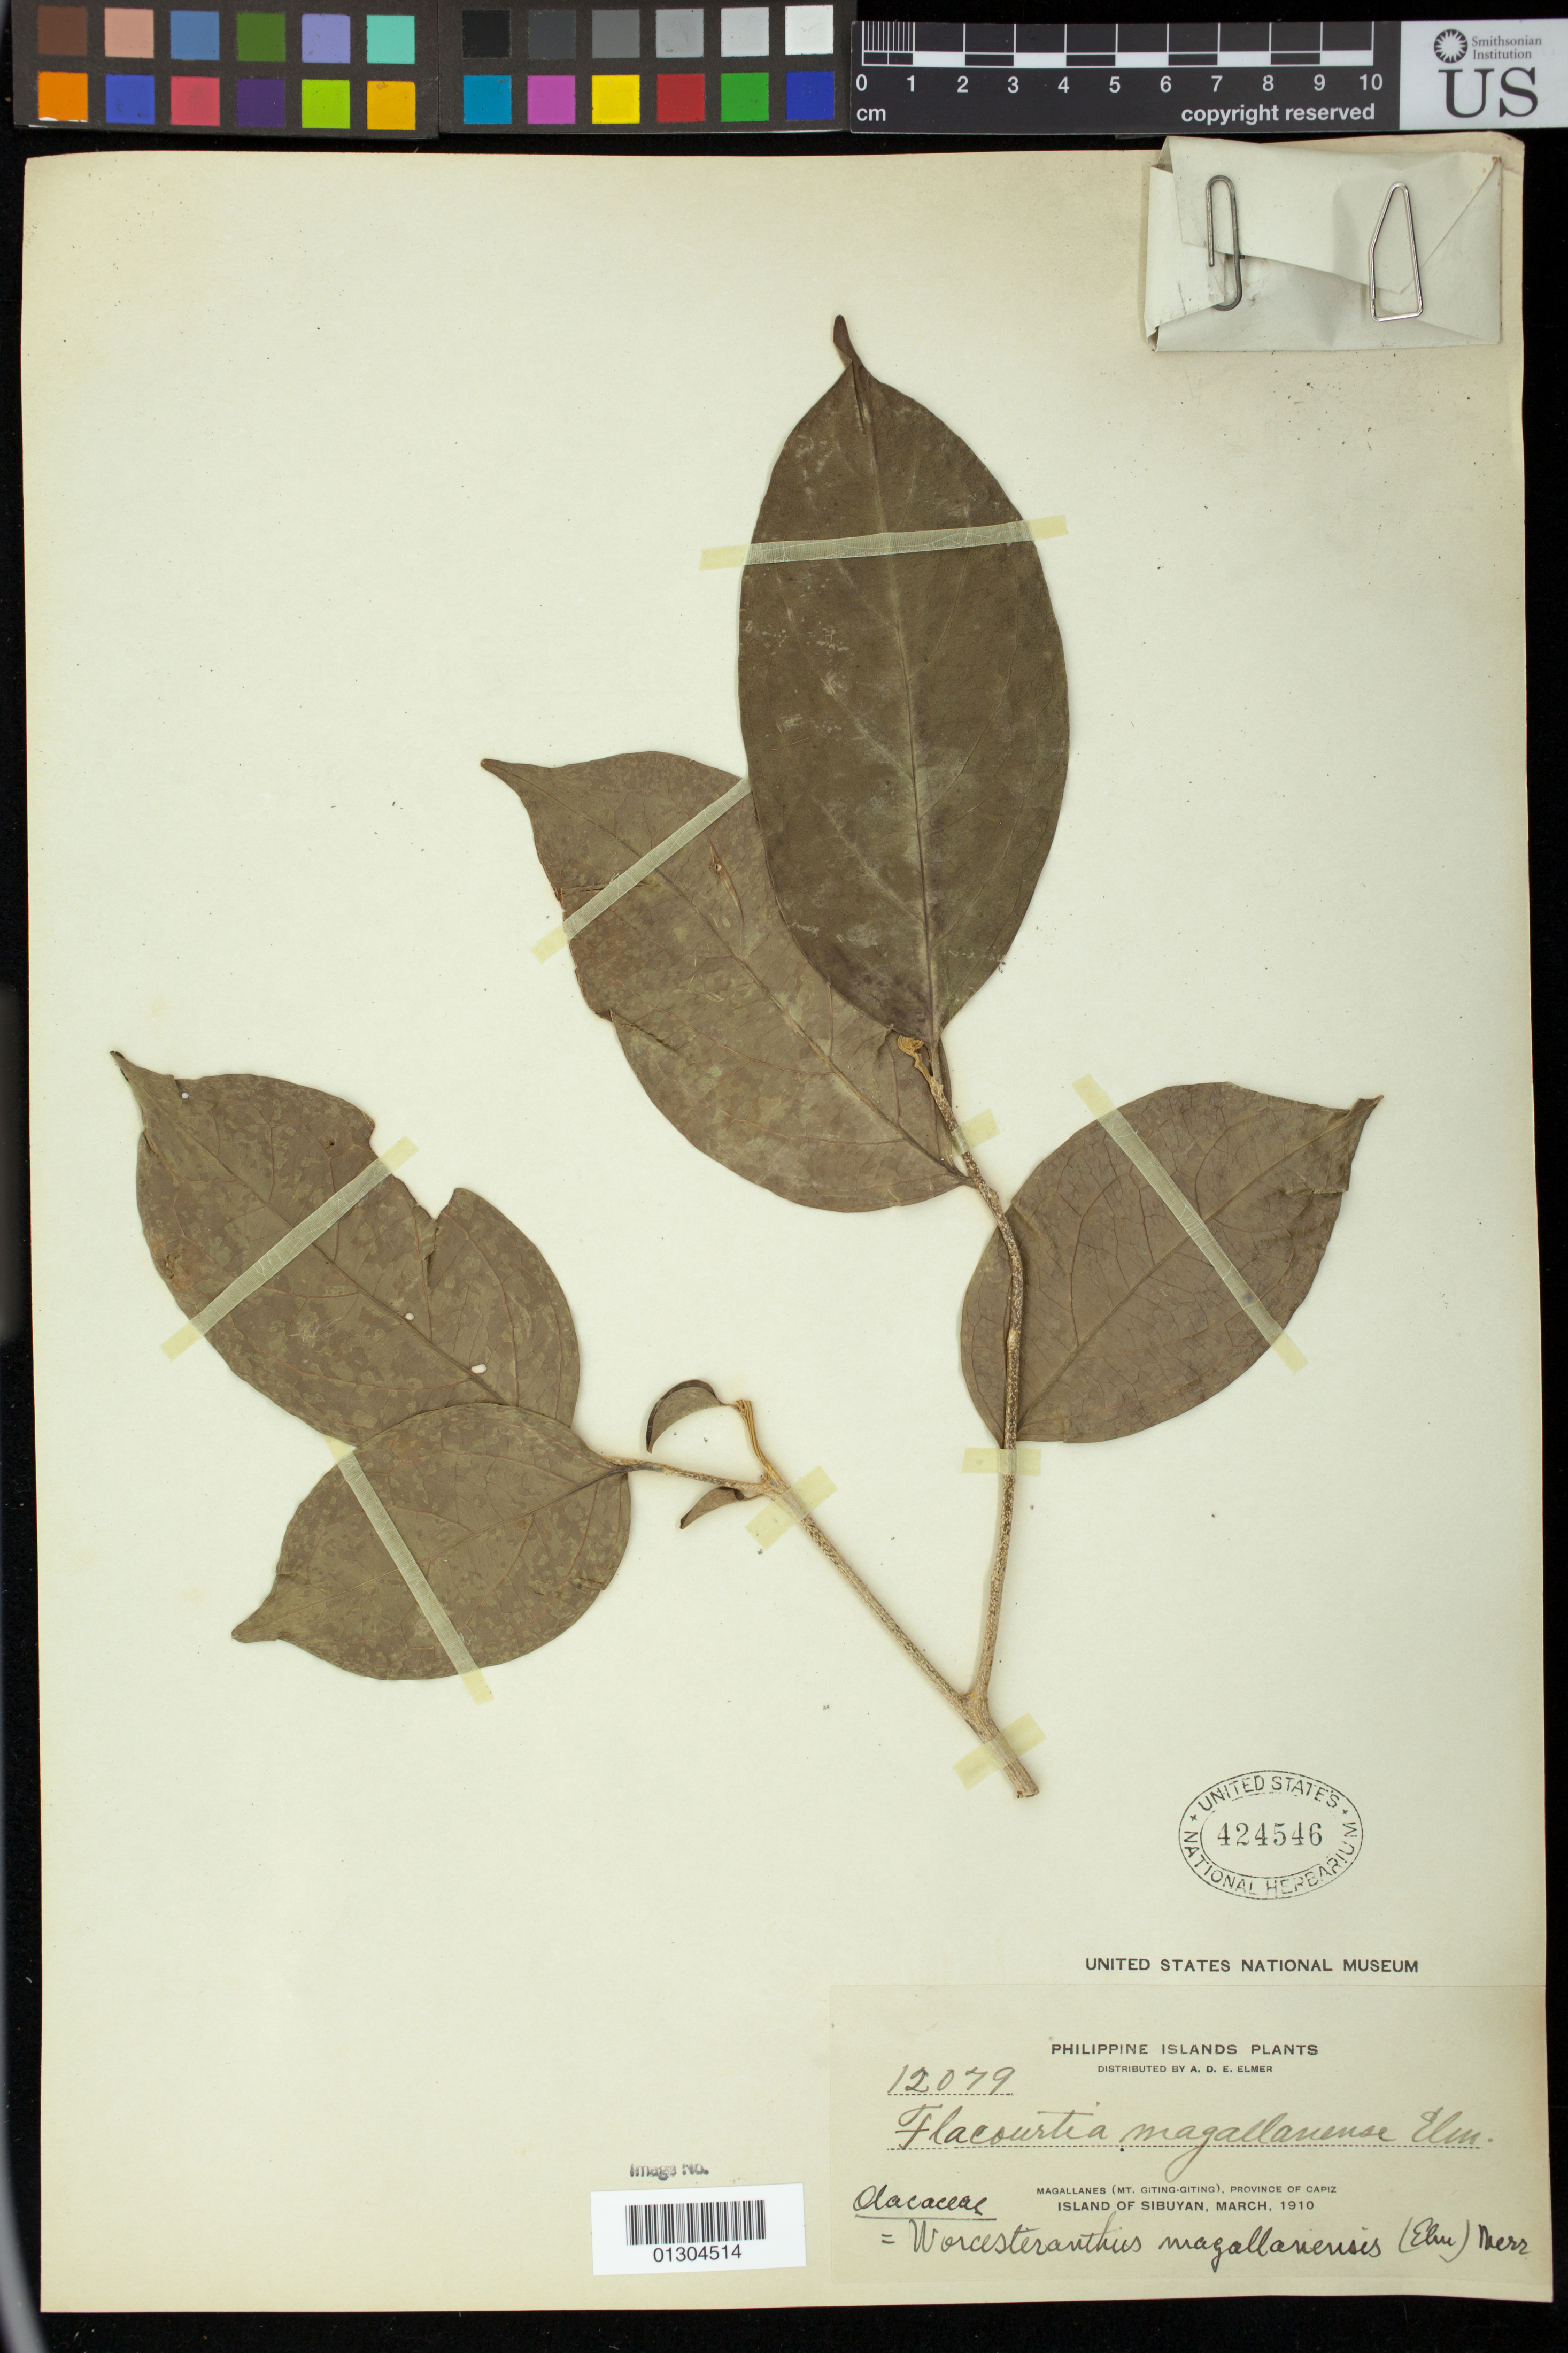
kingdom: Plantae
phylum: Tracheophyta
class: Magnoliopsida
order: Malpighiales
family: Pandaceae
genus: Microdesmis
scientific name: Microdesmis magallanensis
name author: (Elmer) Steenis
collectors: A. D. E. Elmer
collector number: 12079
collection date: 1910-03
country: Philippines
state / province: Western Visayas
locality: Island of Sibuyan; Magallanes (Mt. Giting-Ginting), Province of Capiz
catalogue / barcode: US 424546